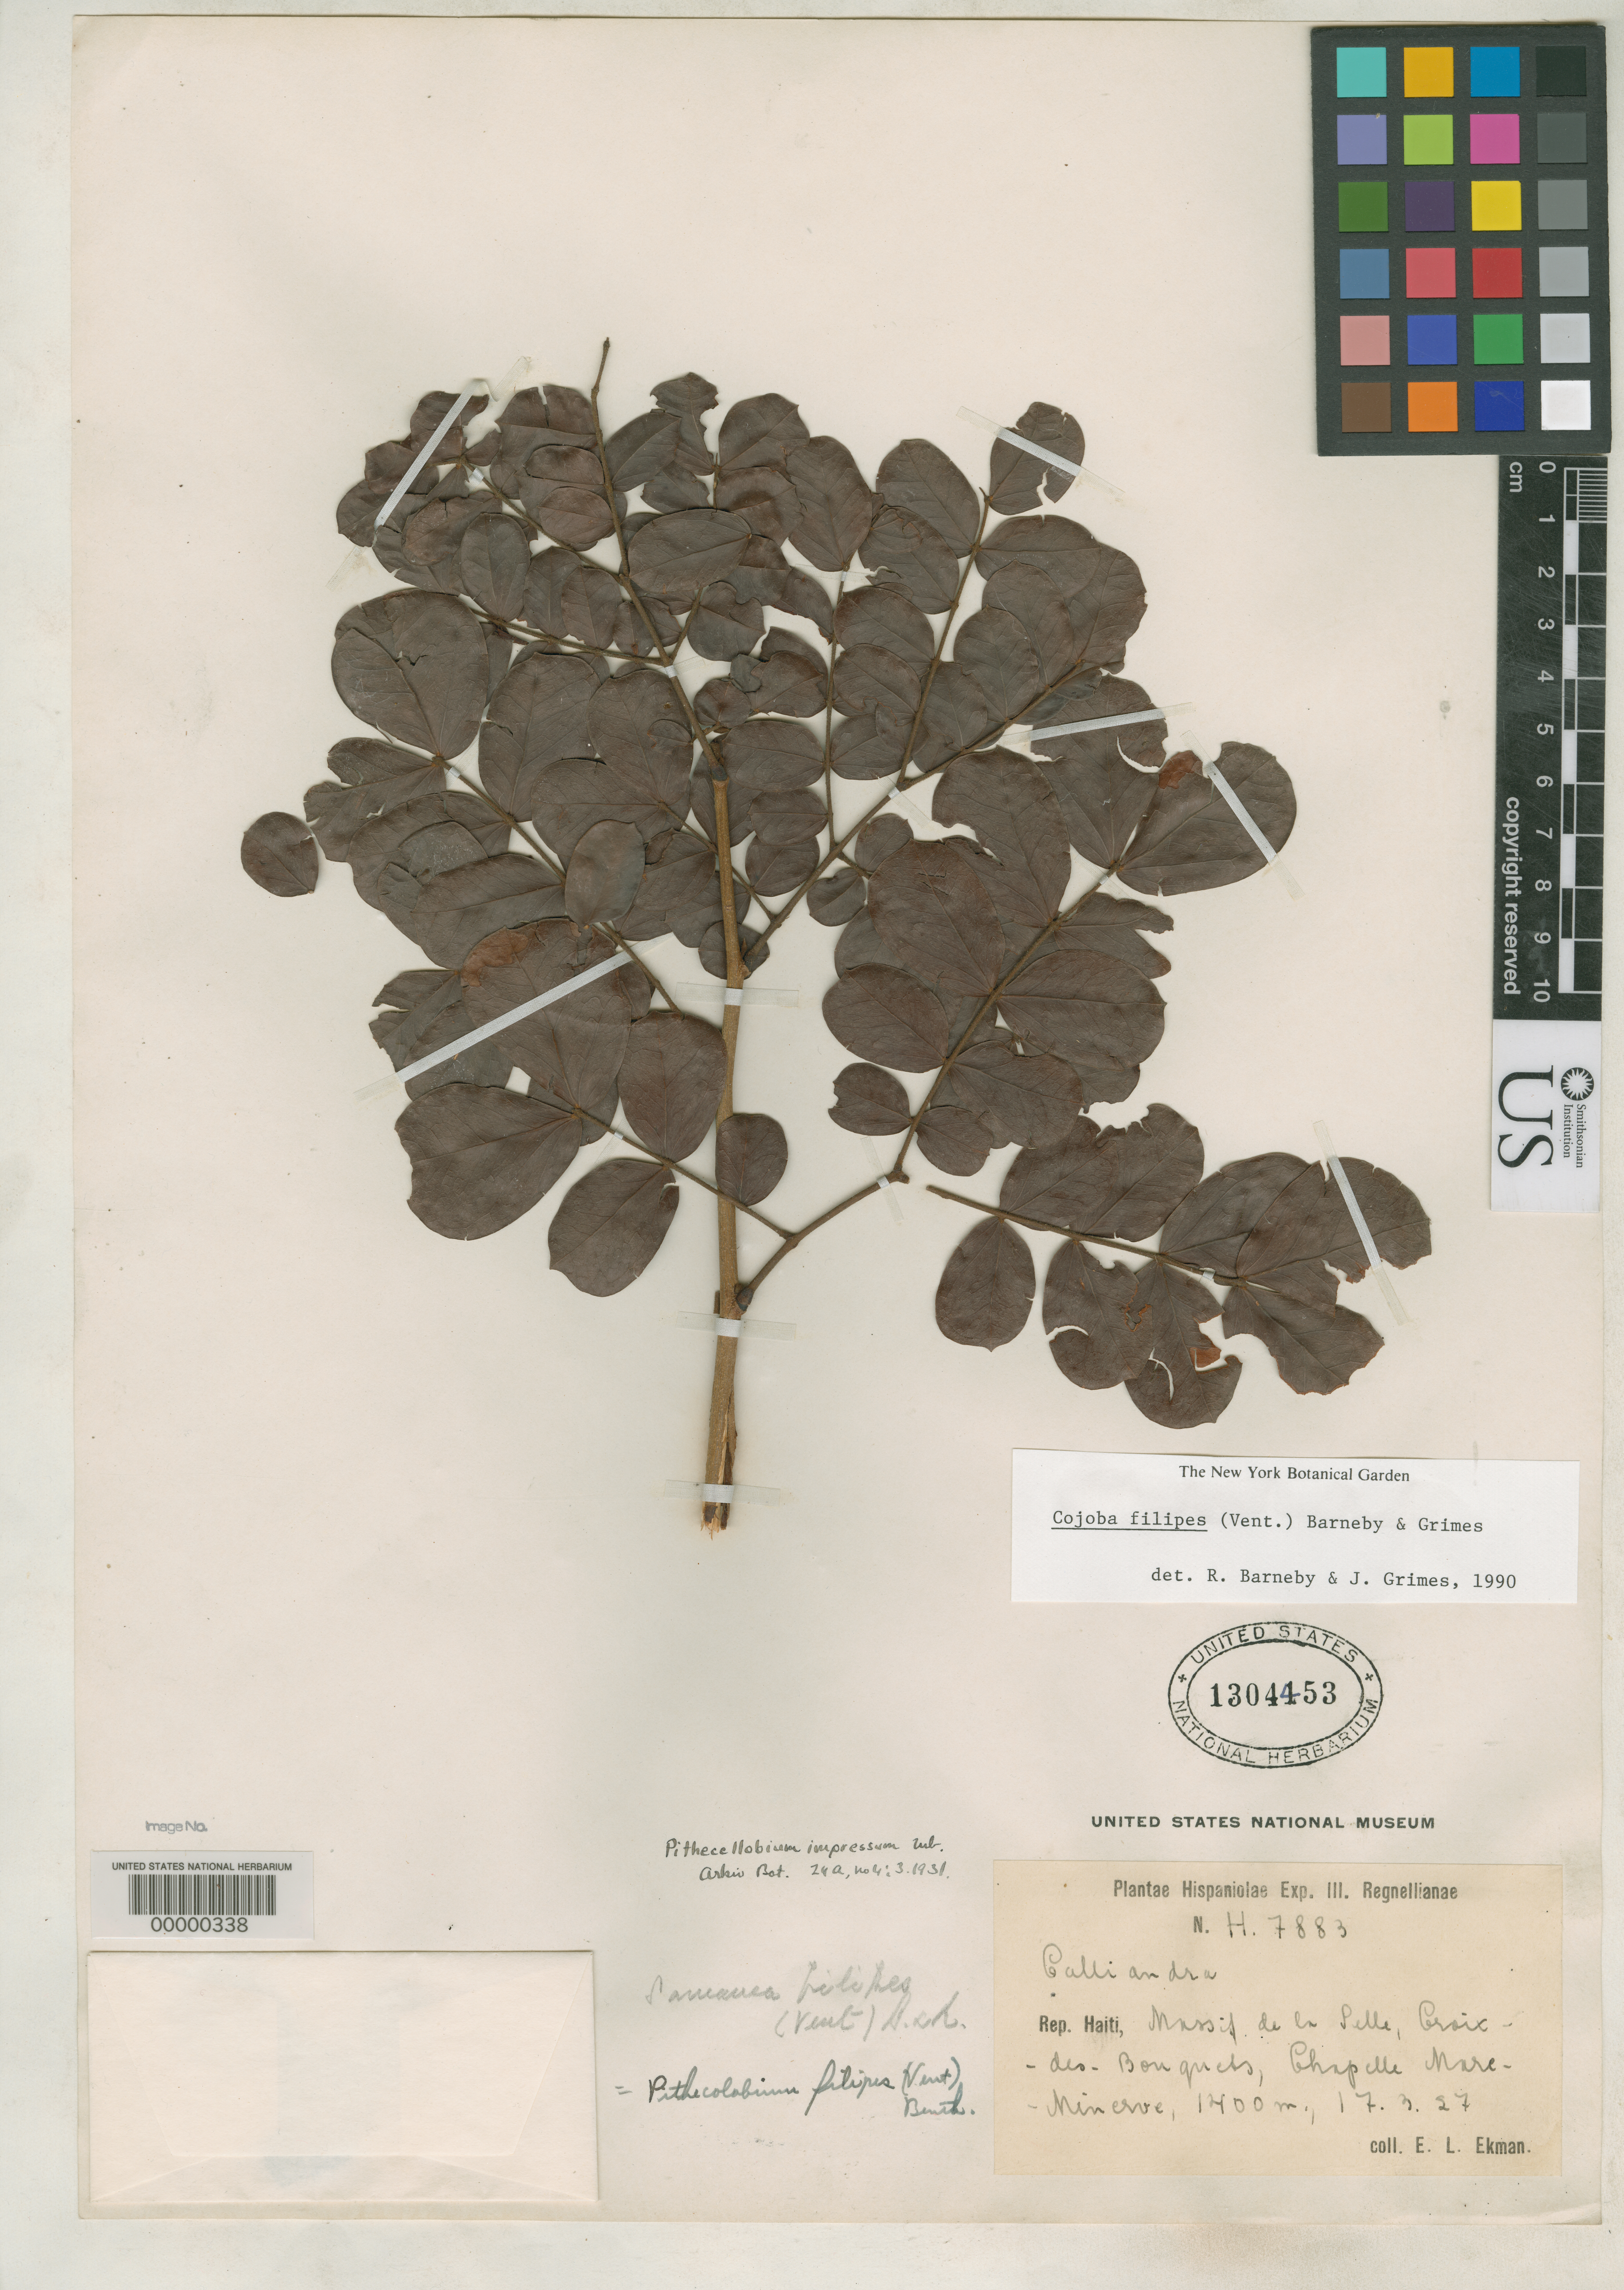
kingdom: Plantae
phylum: Tracheophyta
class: Magnoliopsida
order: Fabales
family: Fabaceae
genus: Pithecellobium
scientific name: Pithecellobium impressum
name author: Urb.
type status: Isotype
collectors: E. L. Ekman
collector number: H 7883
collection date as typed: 17 Mar 1927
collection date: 1927-03-17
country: Haiti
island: Hispaniola Island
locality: Massif de La Selle, Croix-des-boquets, Chapelle Mare-minerve.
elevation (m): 1400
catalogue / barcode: US 1304453